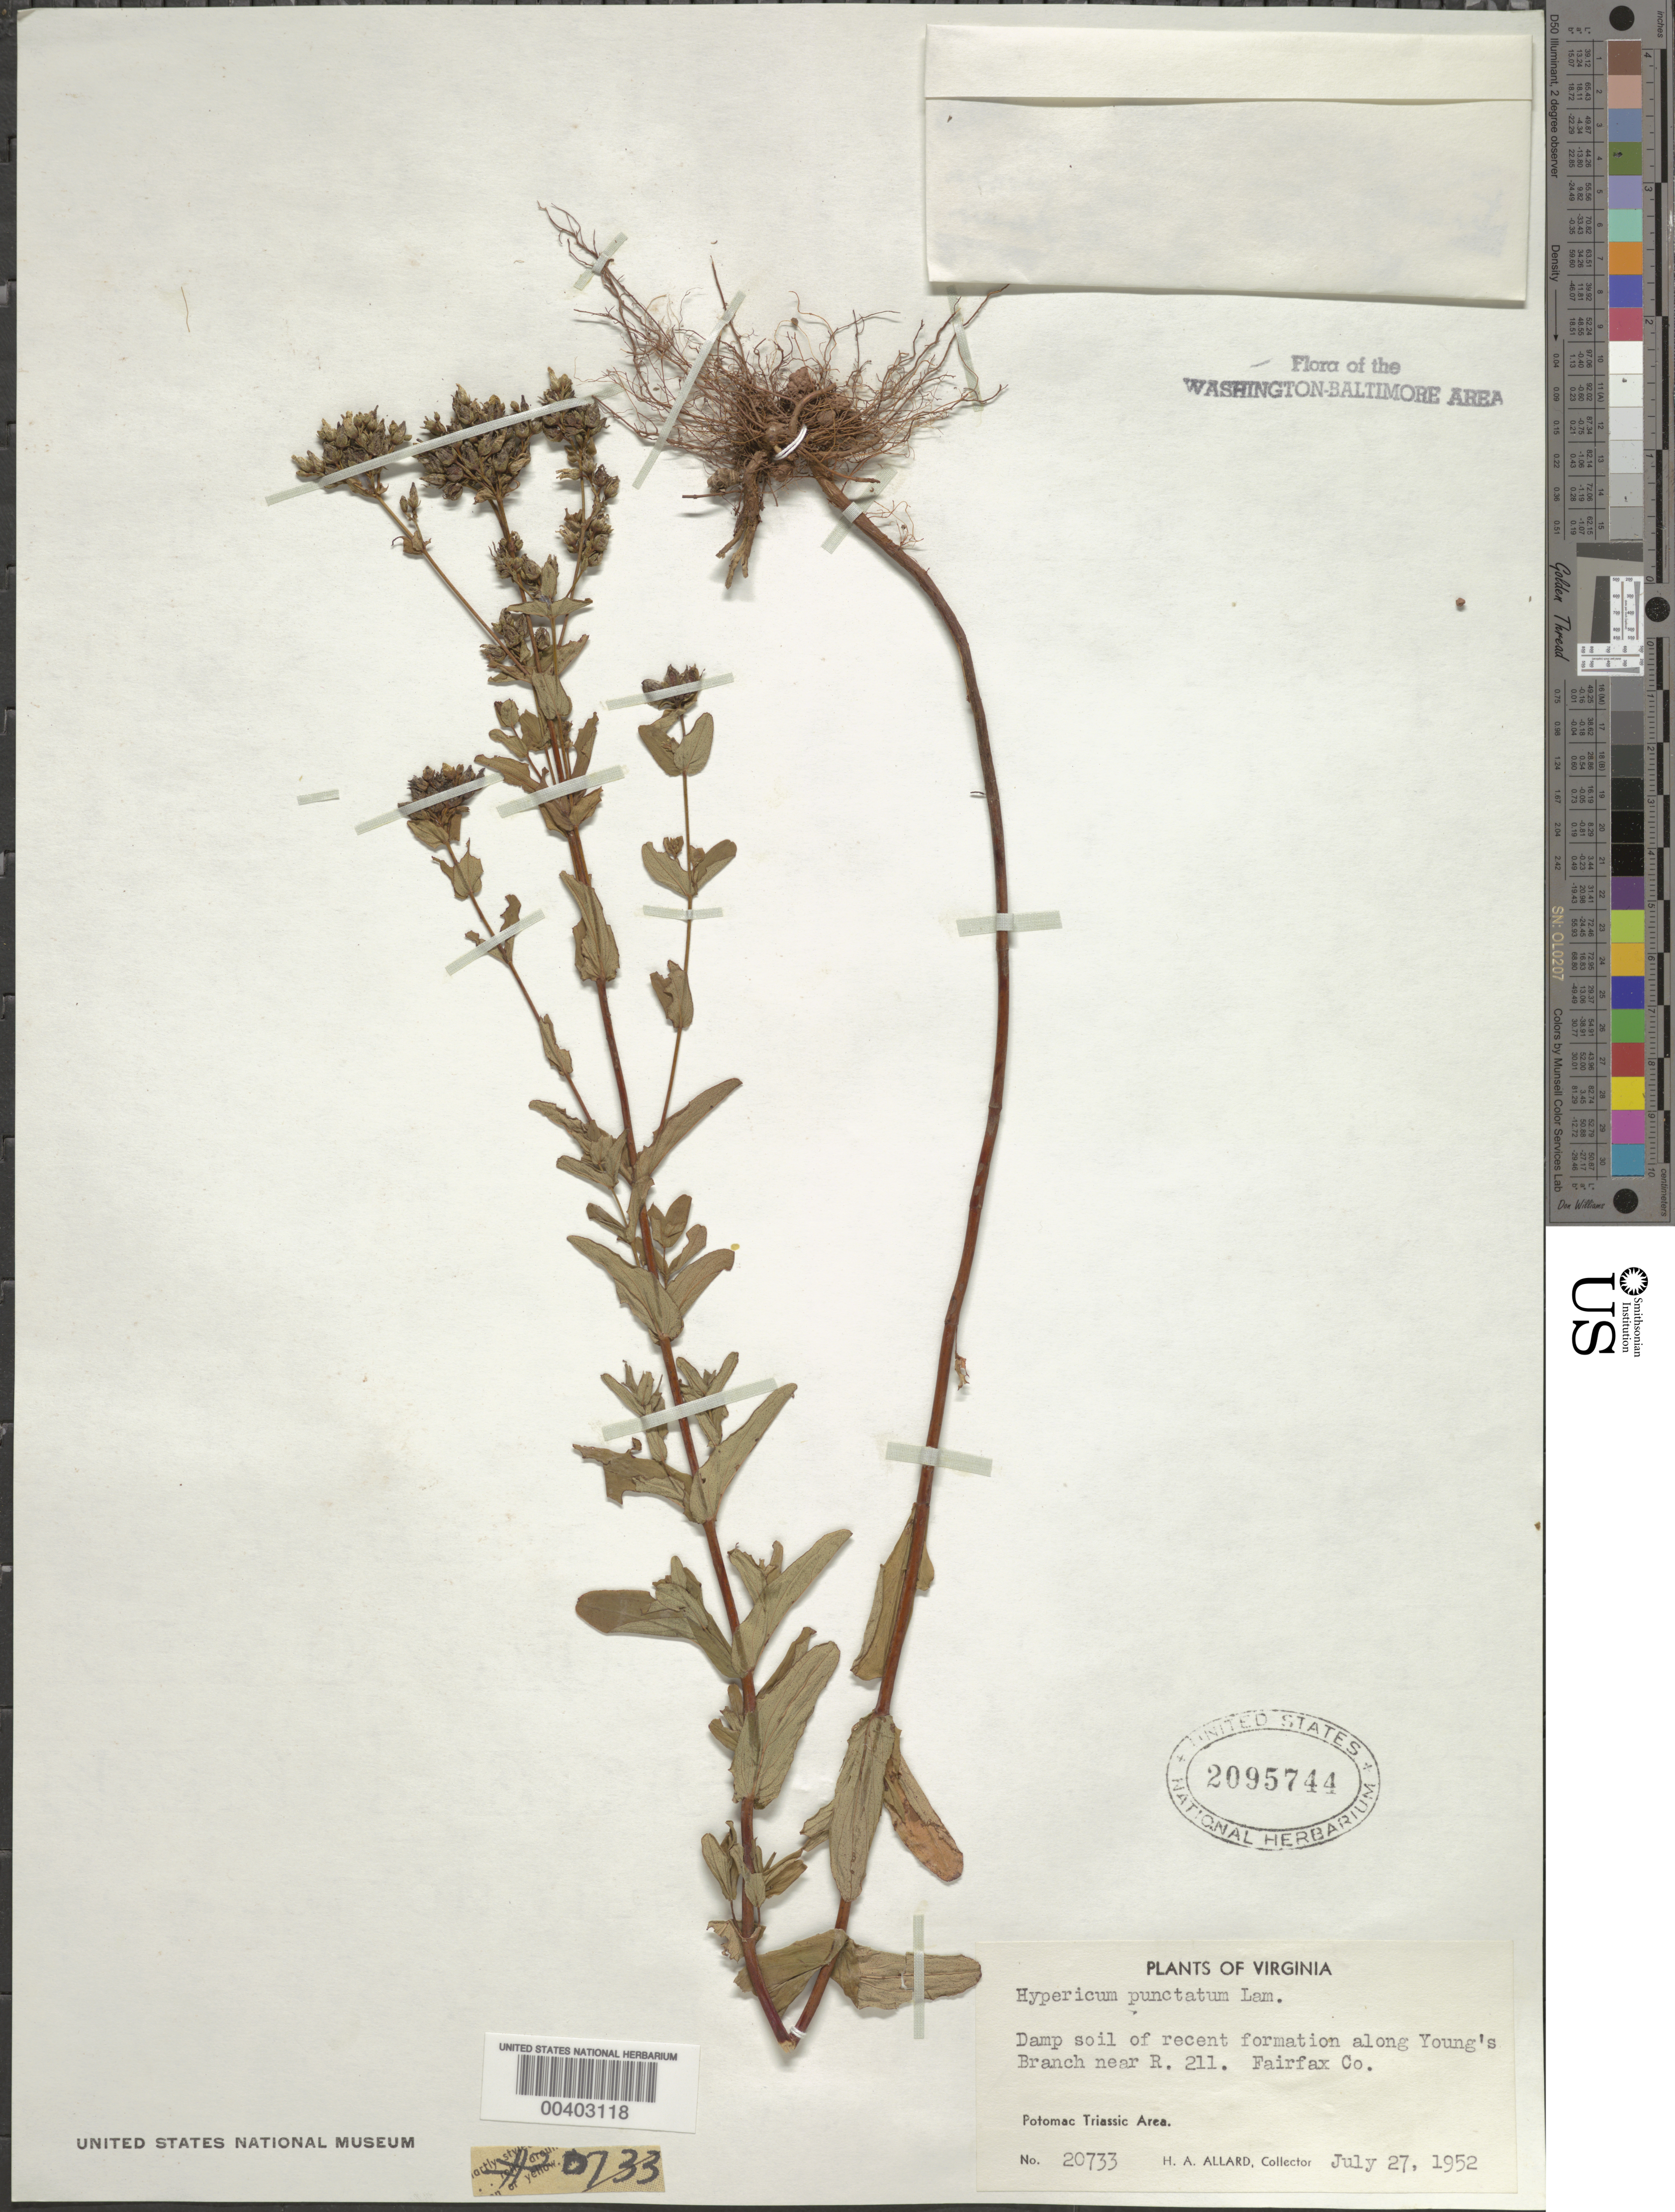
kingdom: Plantae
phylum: Tracheophyta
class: Magnoliopsida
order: Malpighiales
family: Hypericaceae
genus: Hypericum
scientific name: Hypericum punctatum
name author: Lam.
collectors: H. A. Allard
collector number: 20733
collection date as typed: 27 Jul 1952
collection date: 1952-07-27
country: United States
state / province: Virginia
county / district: Fairfax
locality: Youngs Branch near Route 211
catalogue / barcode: US 2095744